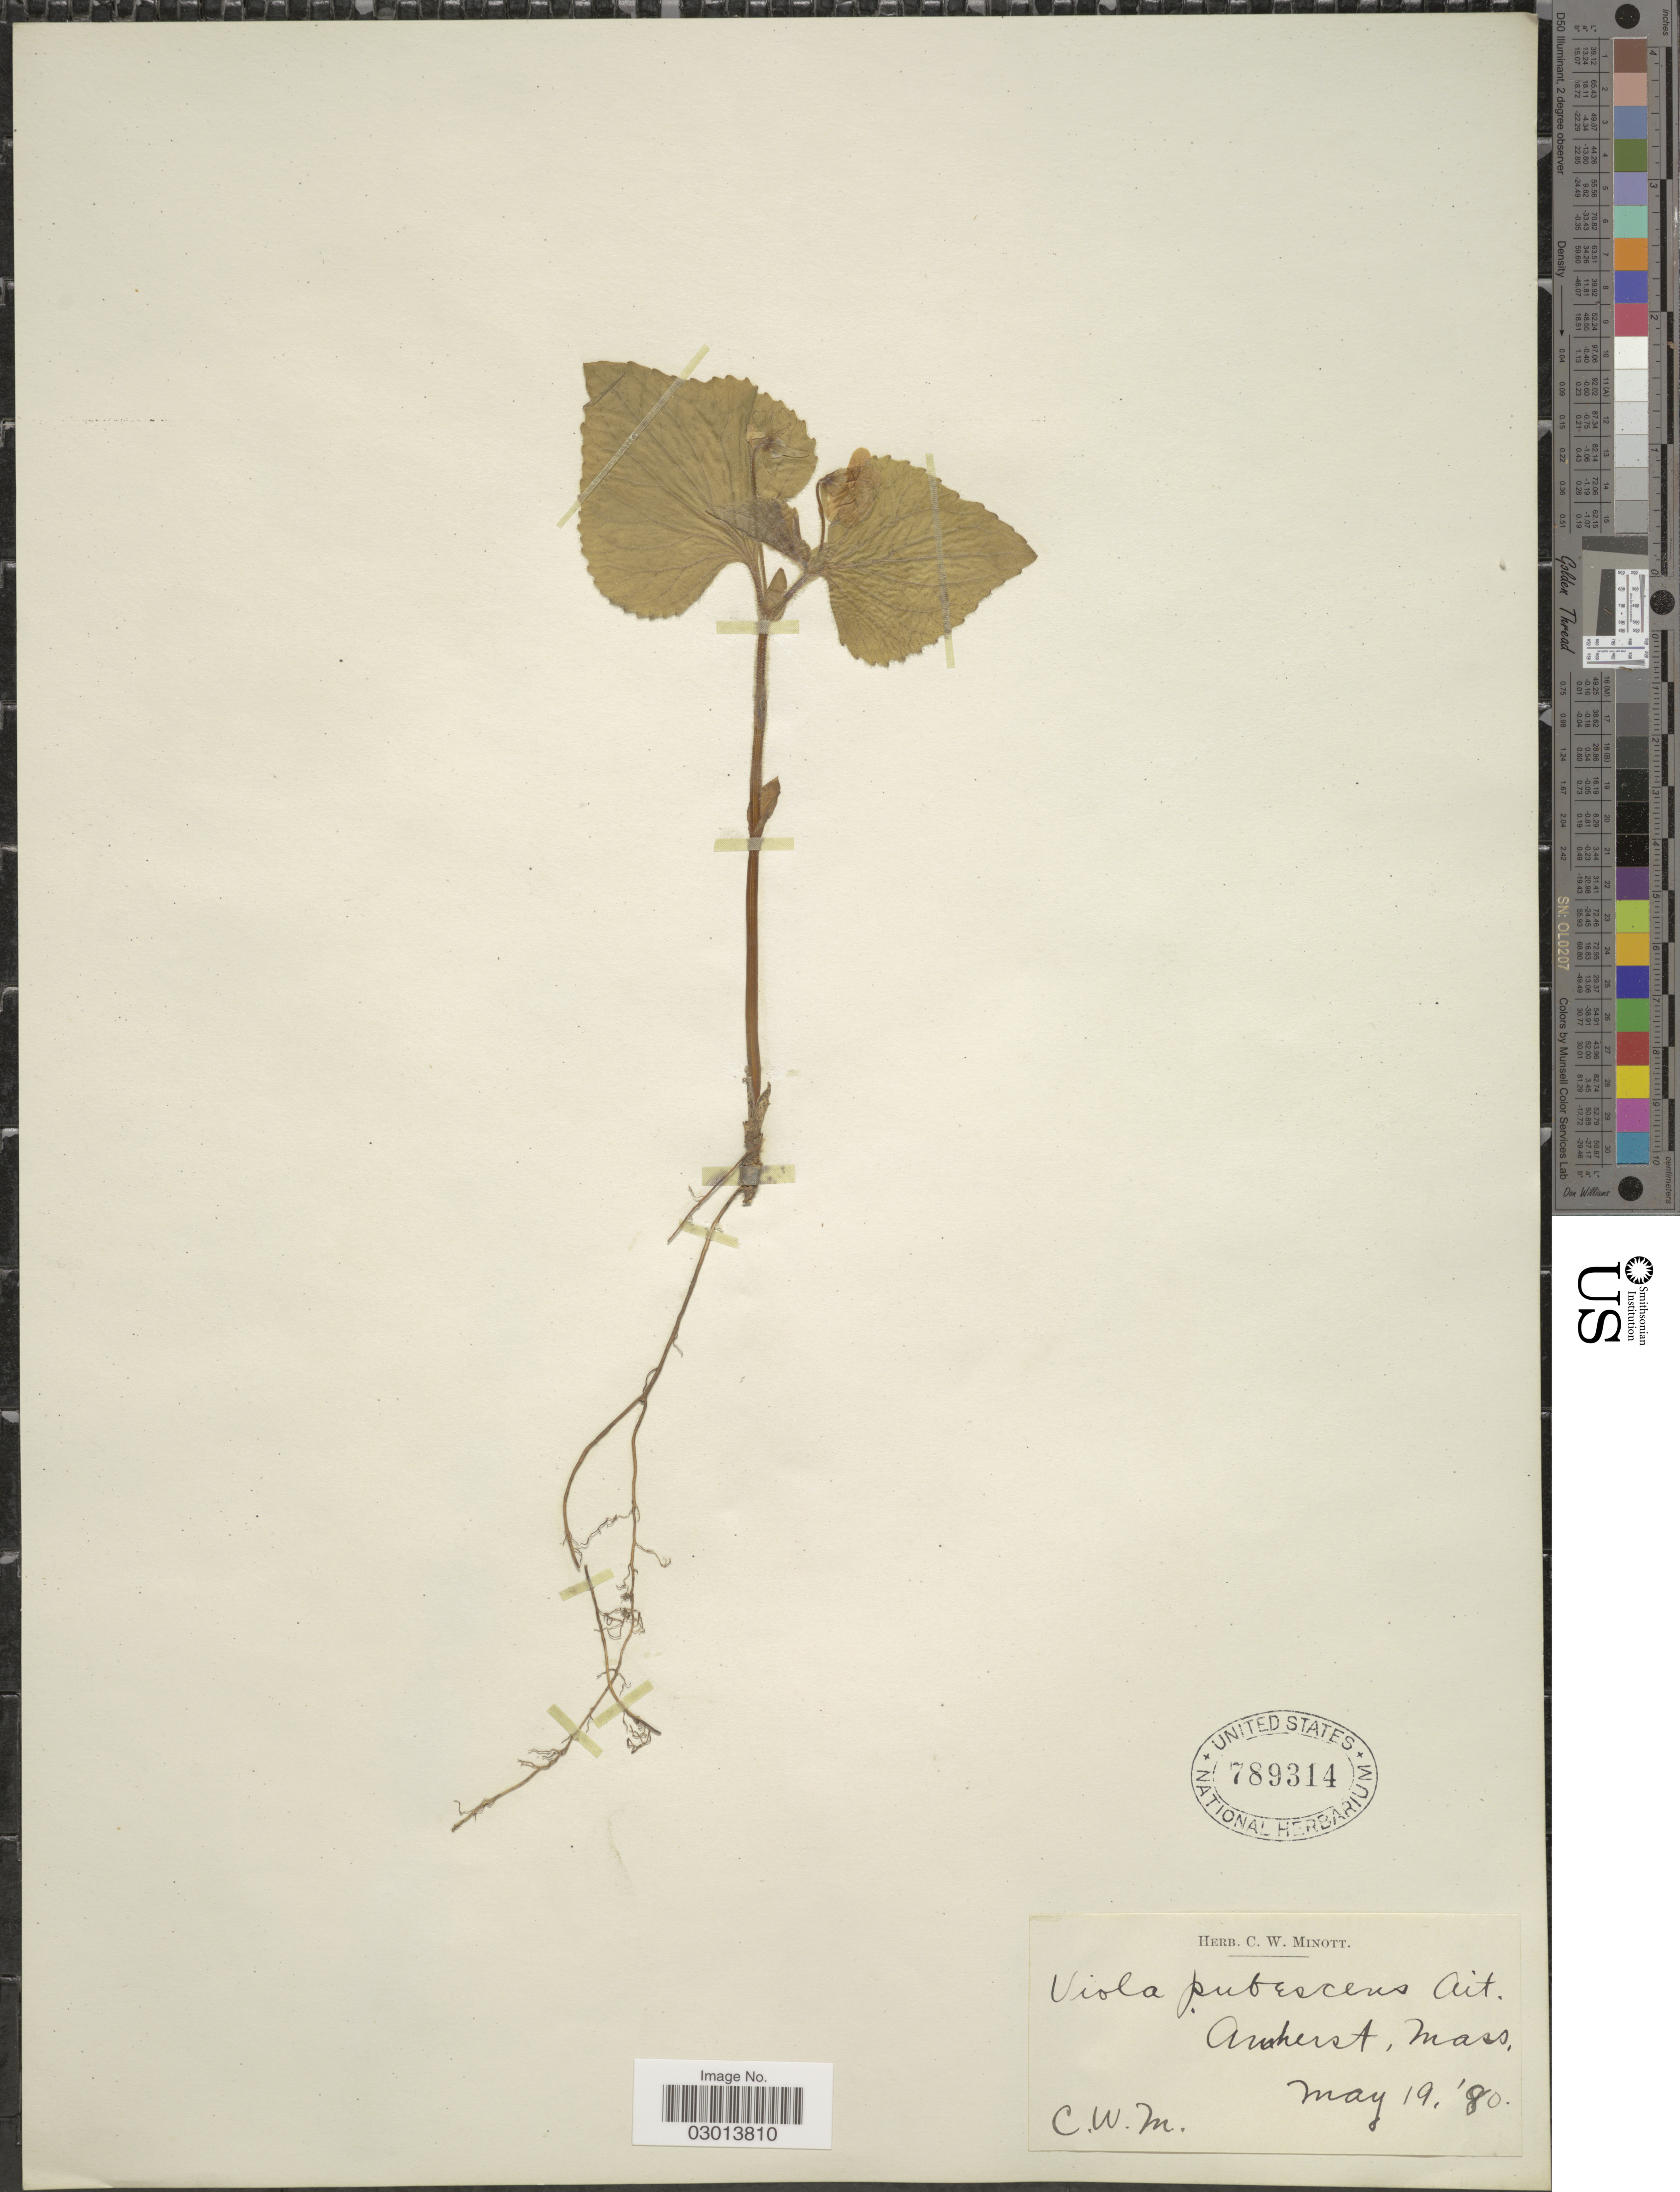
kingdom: Plantae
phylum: Tracheophyta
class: Magnoliopsida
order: Malpighiales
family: Violaceae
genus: Viola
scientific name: Viola pubescens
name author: Aiton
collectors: C. Minott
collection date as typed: Transcribed d/m/y: 19/5/80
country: United States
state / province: Massachusetts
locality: Amherst.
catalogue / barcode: US 789314